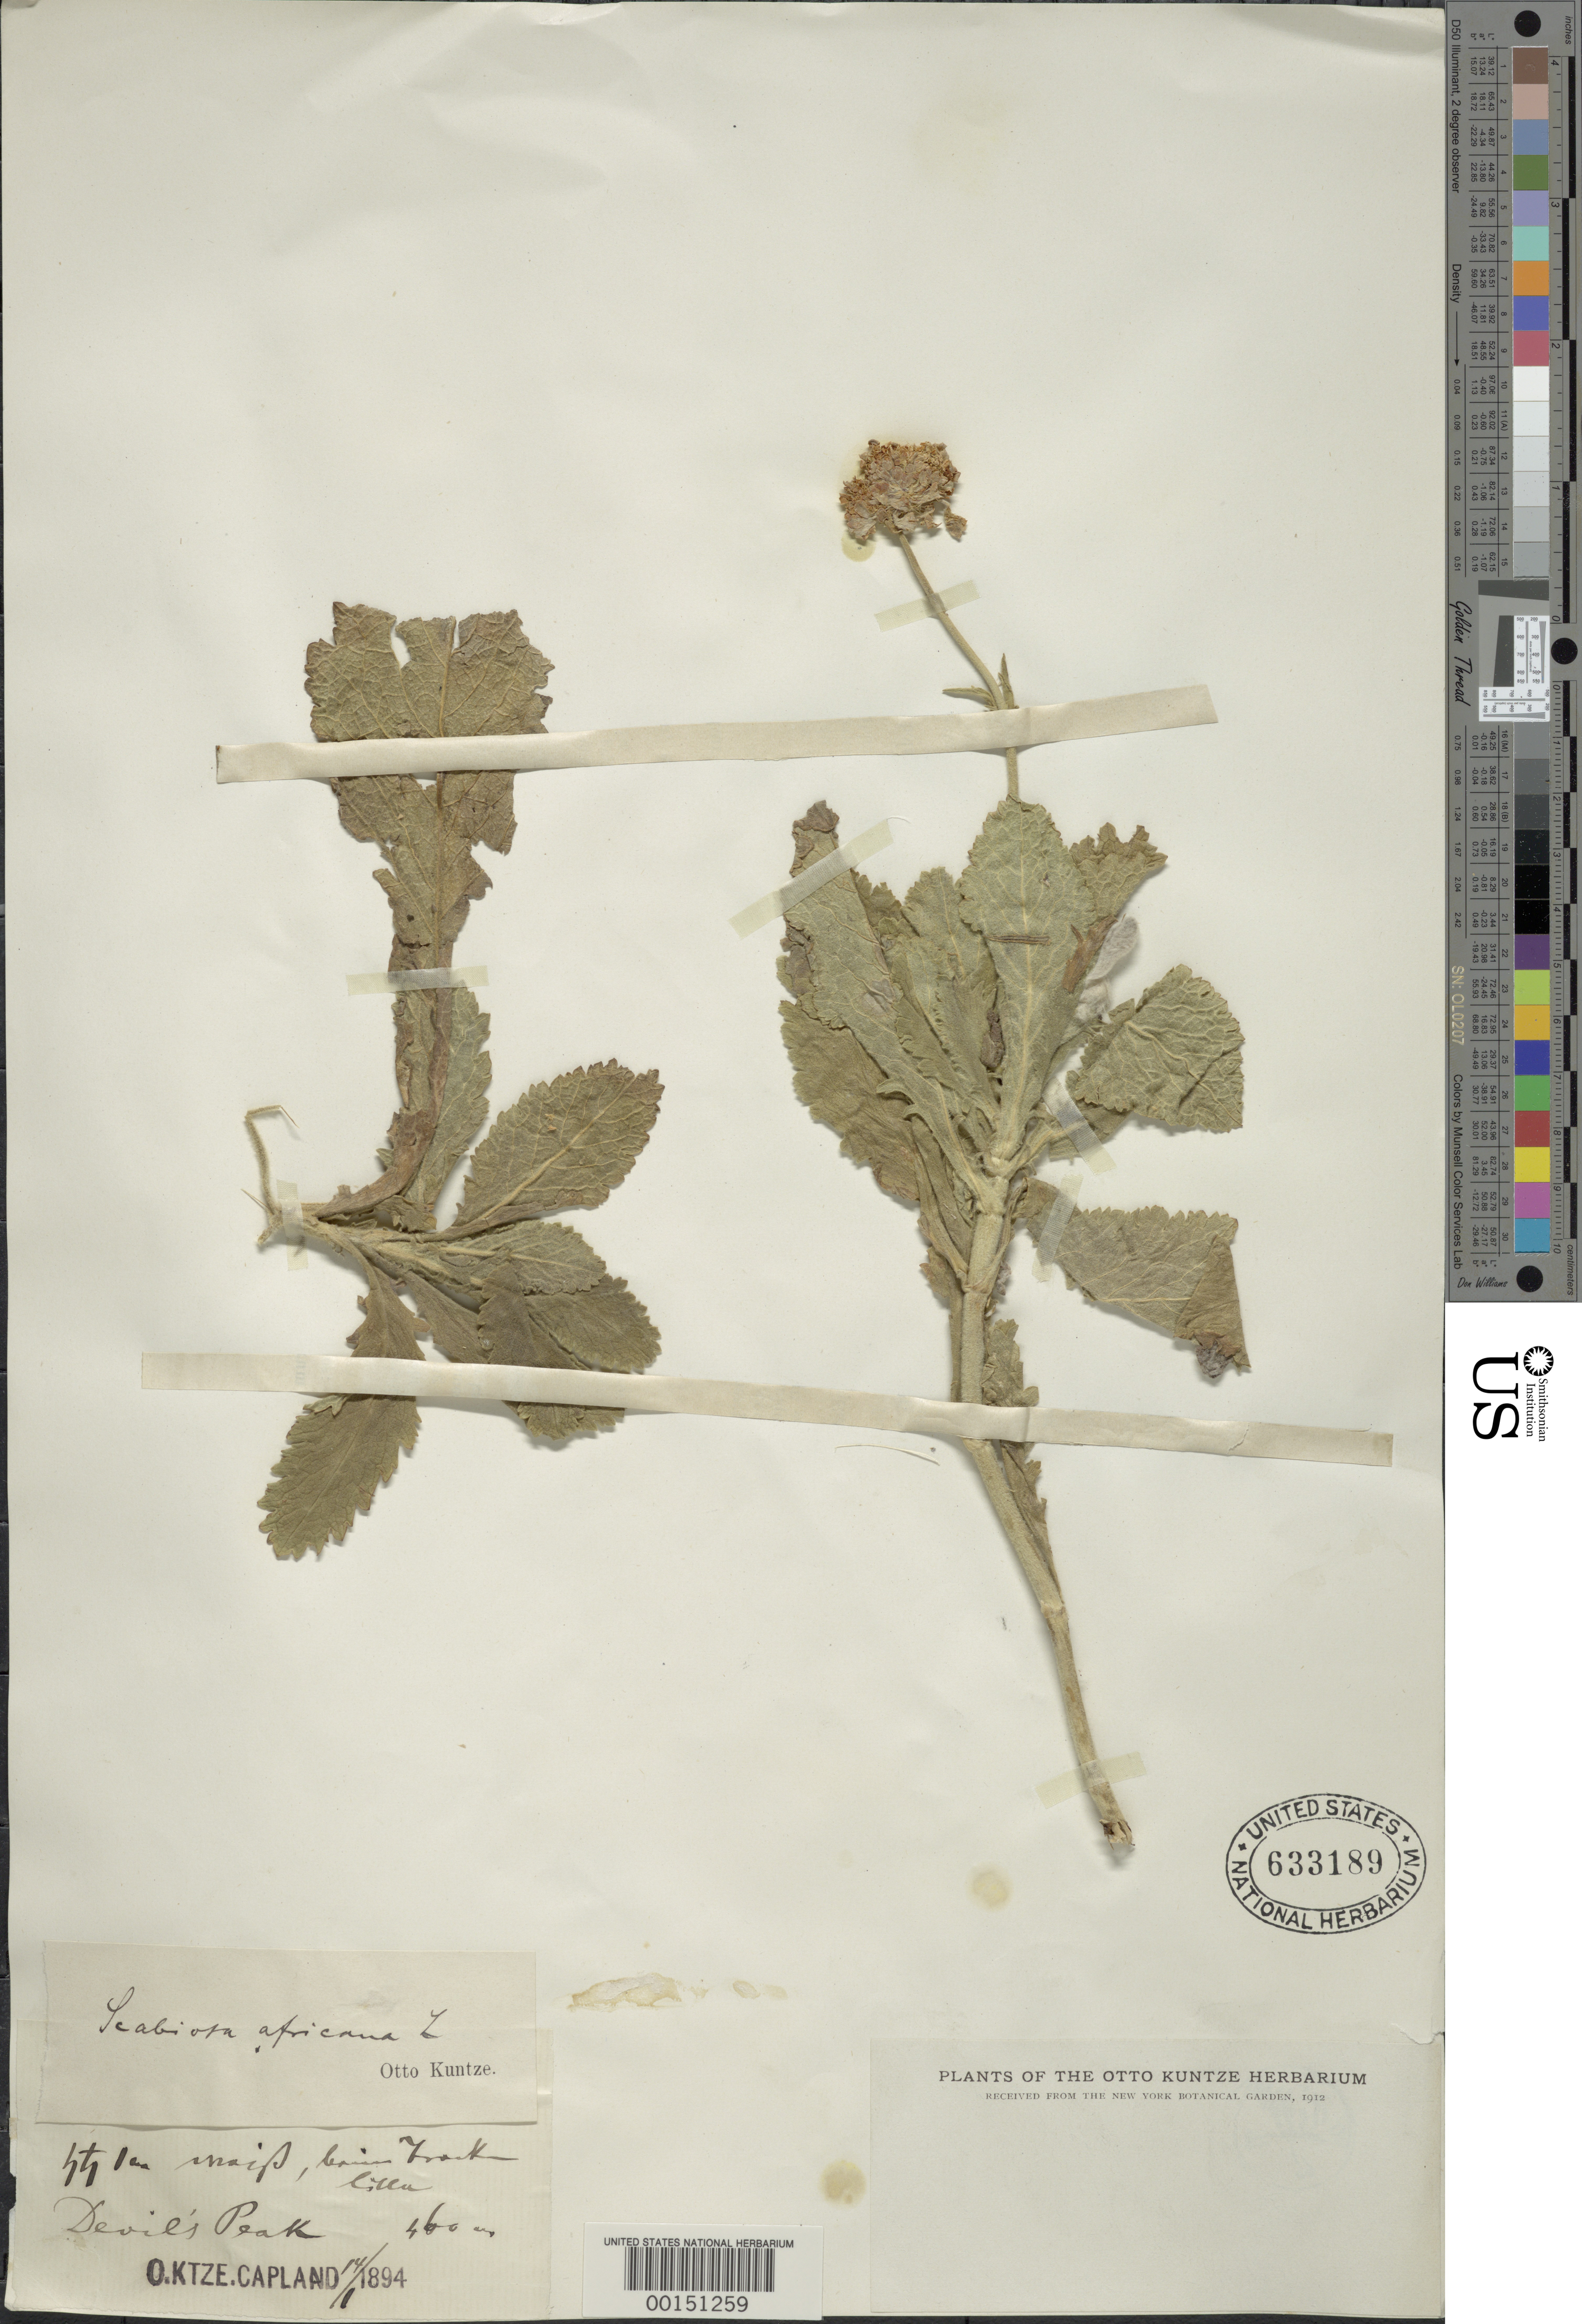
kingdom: Plantae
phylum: Tracheophyta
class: Magnoliopsida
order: Dipsacales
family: Caprifoliaceae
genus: Scabiosa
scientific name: Scabiosa africana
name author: L.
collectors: C.E.O. Kuntze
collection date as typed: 14 Jan 1894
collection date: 1894-01-14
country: South Africa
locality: Capland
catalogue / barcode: US 633189